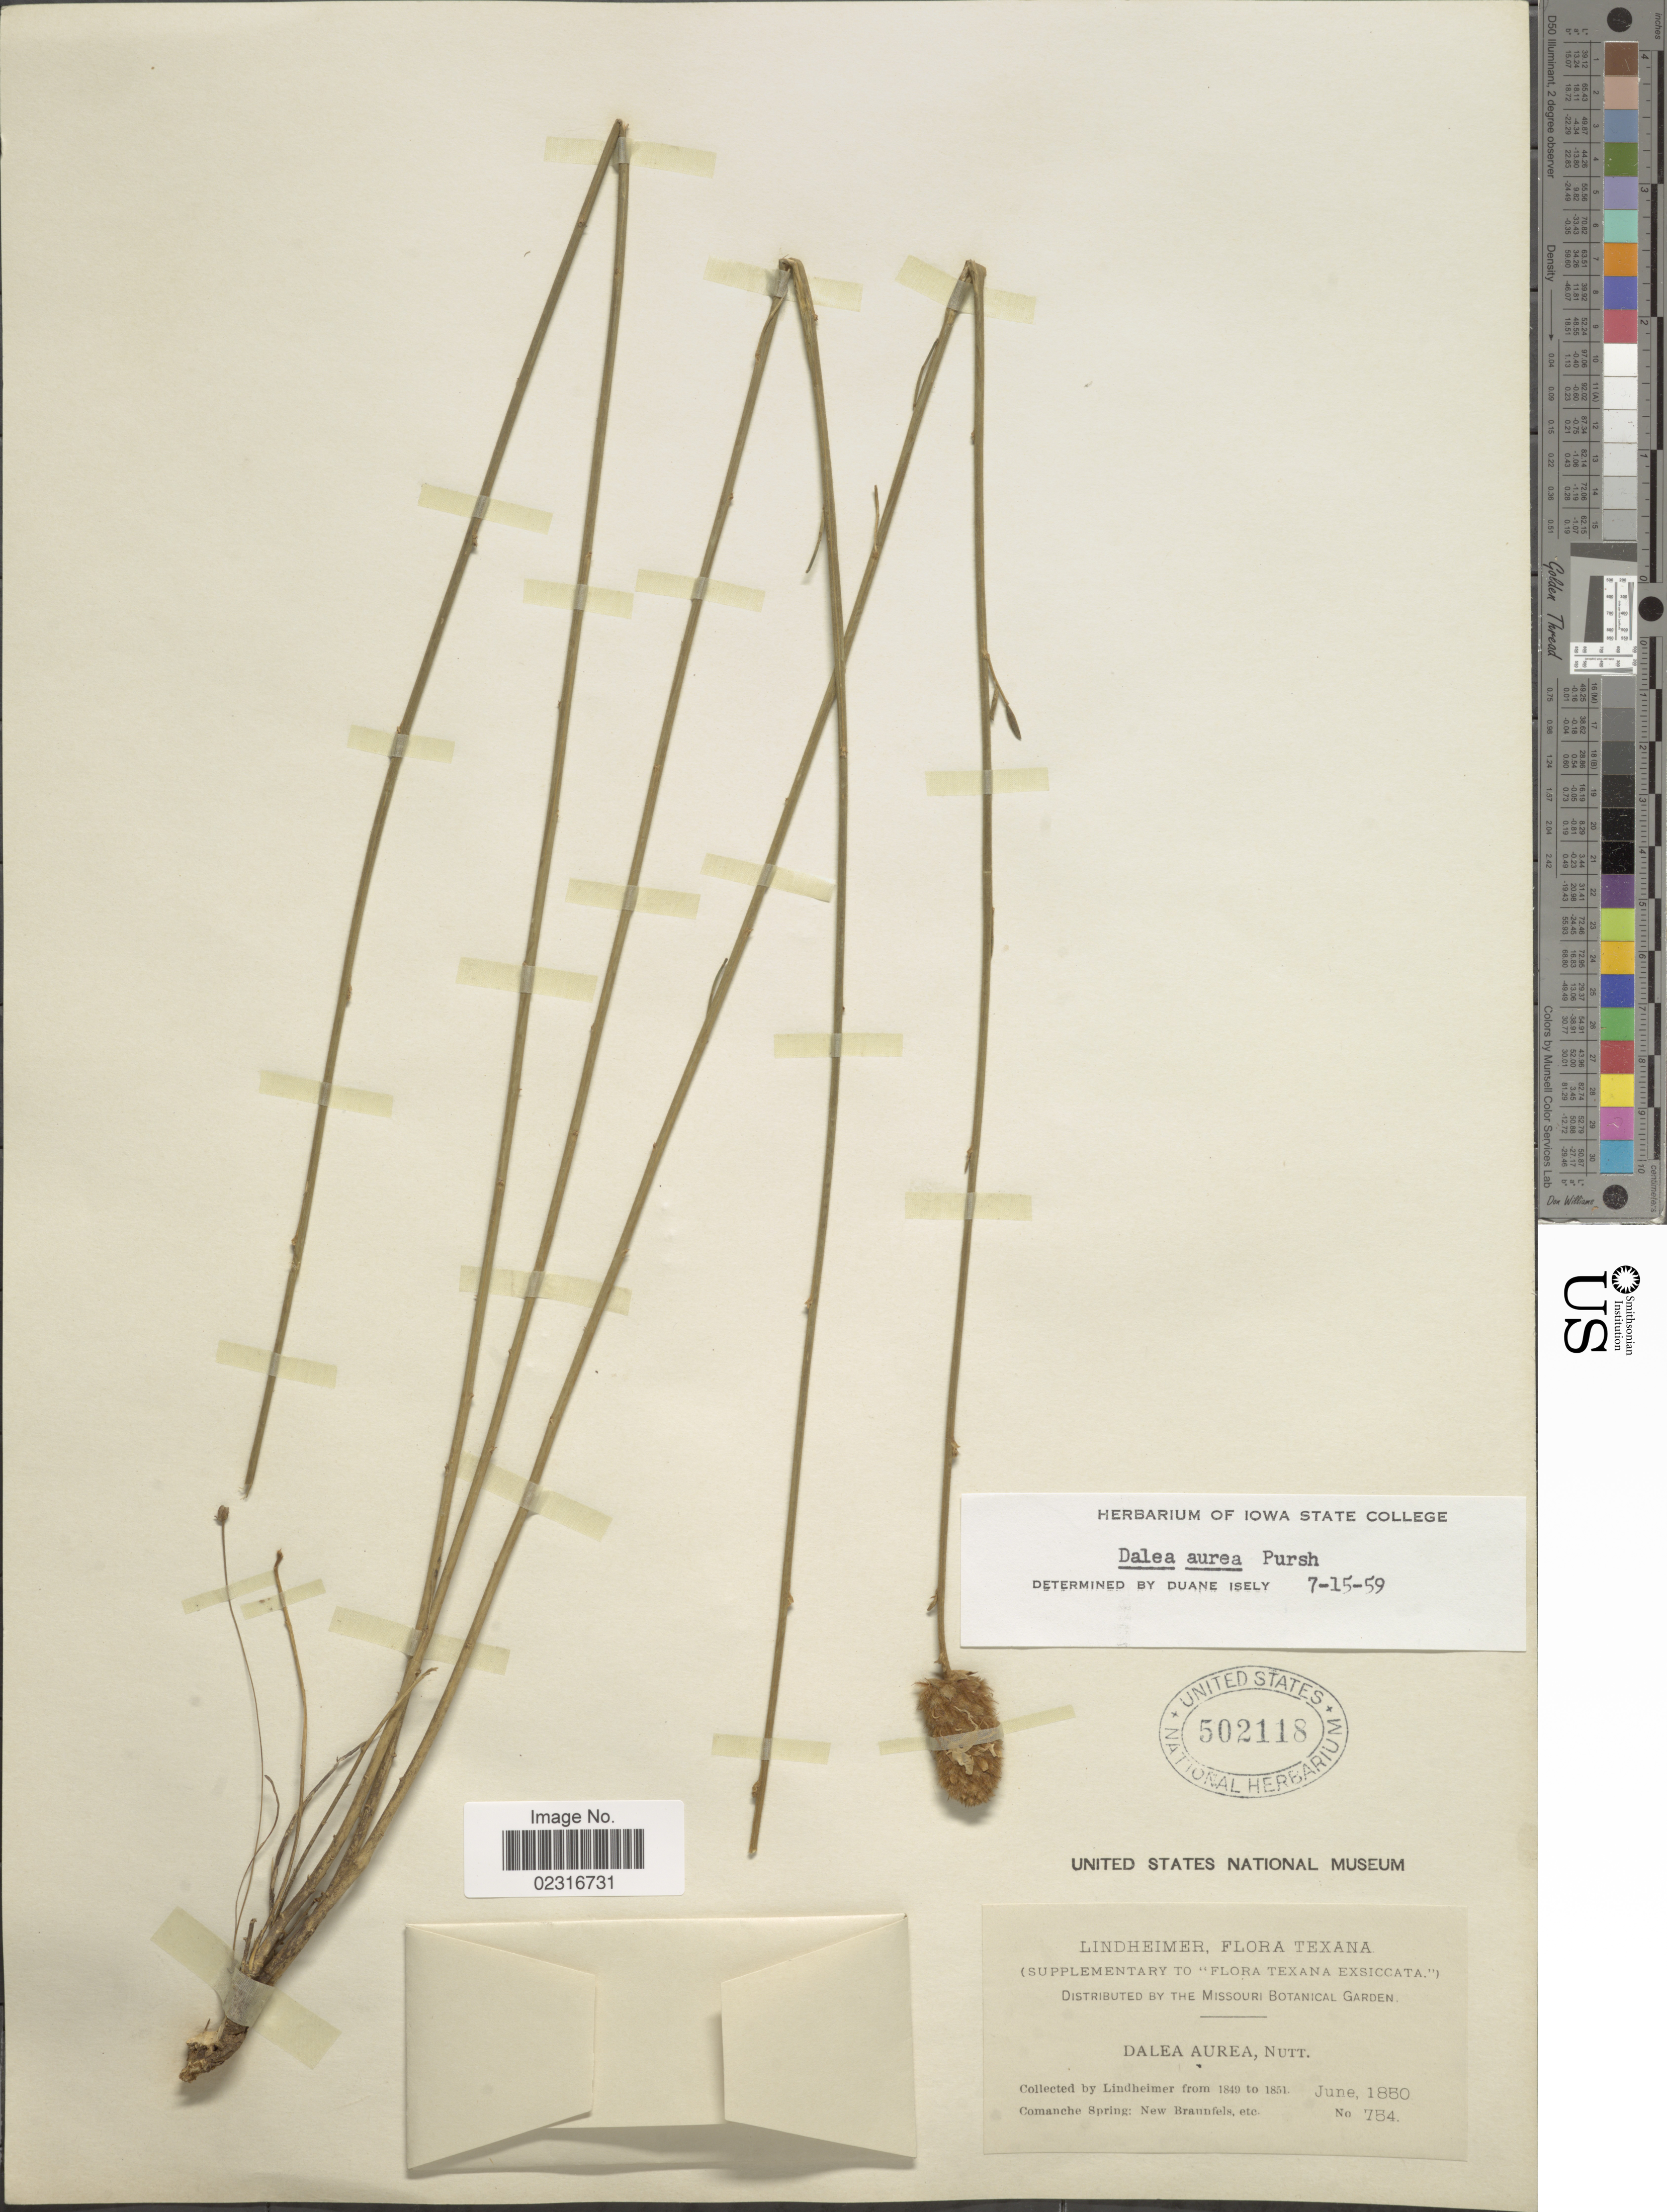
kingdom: Plantae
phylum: Tracheophyta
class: Magnoliopsida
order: Fabales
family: Fabaceae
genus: Dalea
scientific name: Dalea aurea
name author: Nutt. ex Pursh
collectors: -. Lindheimer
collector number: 754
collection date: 1850-06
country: United States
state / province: Texas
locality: Texana. Comanche Spring: New Braunfels, etc.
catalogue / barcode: US 502118